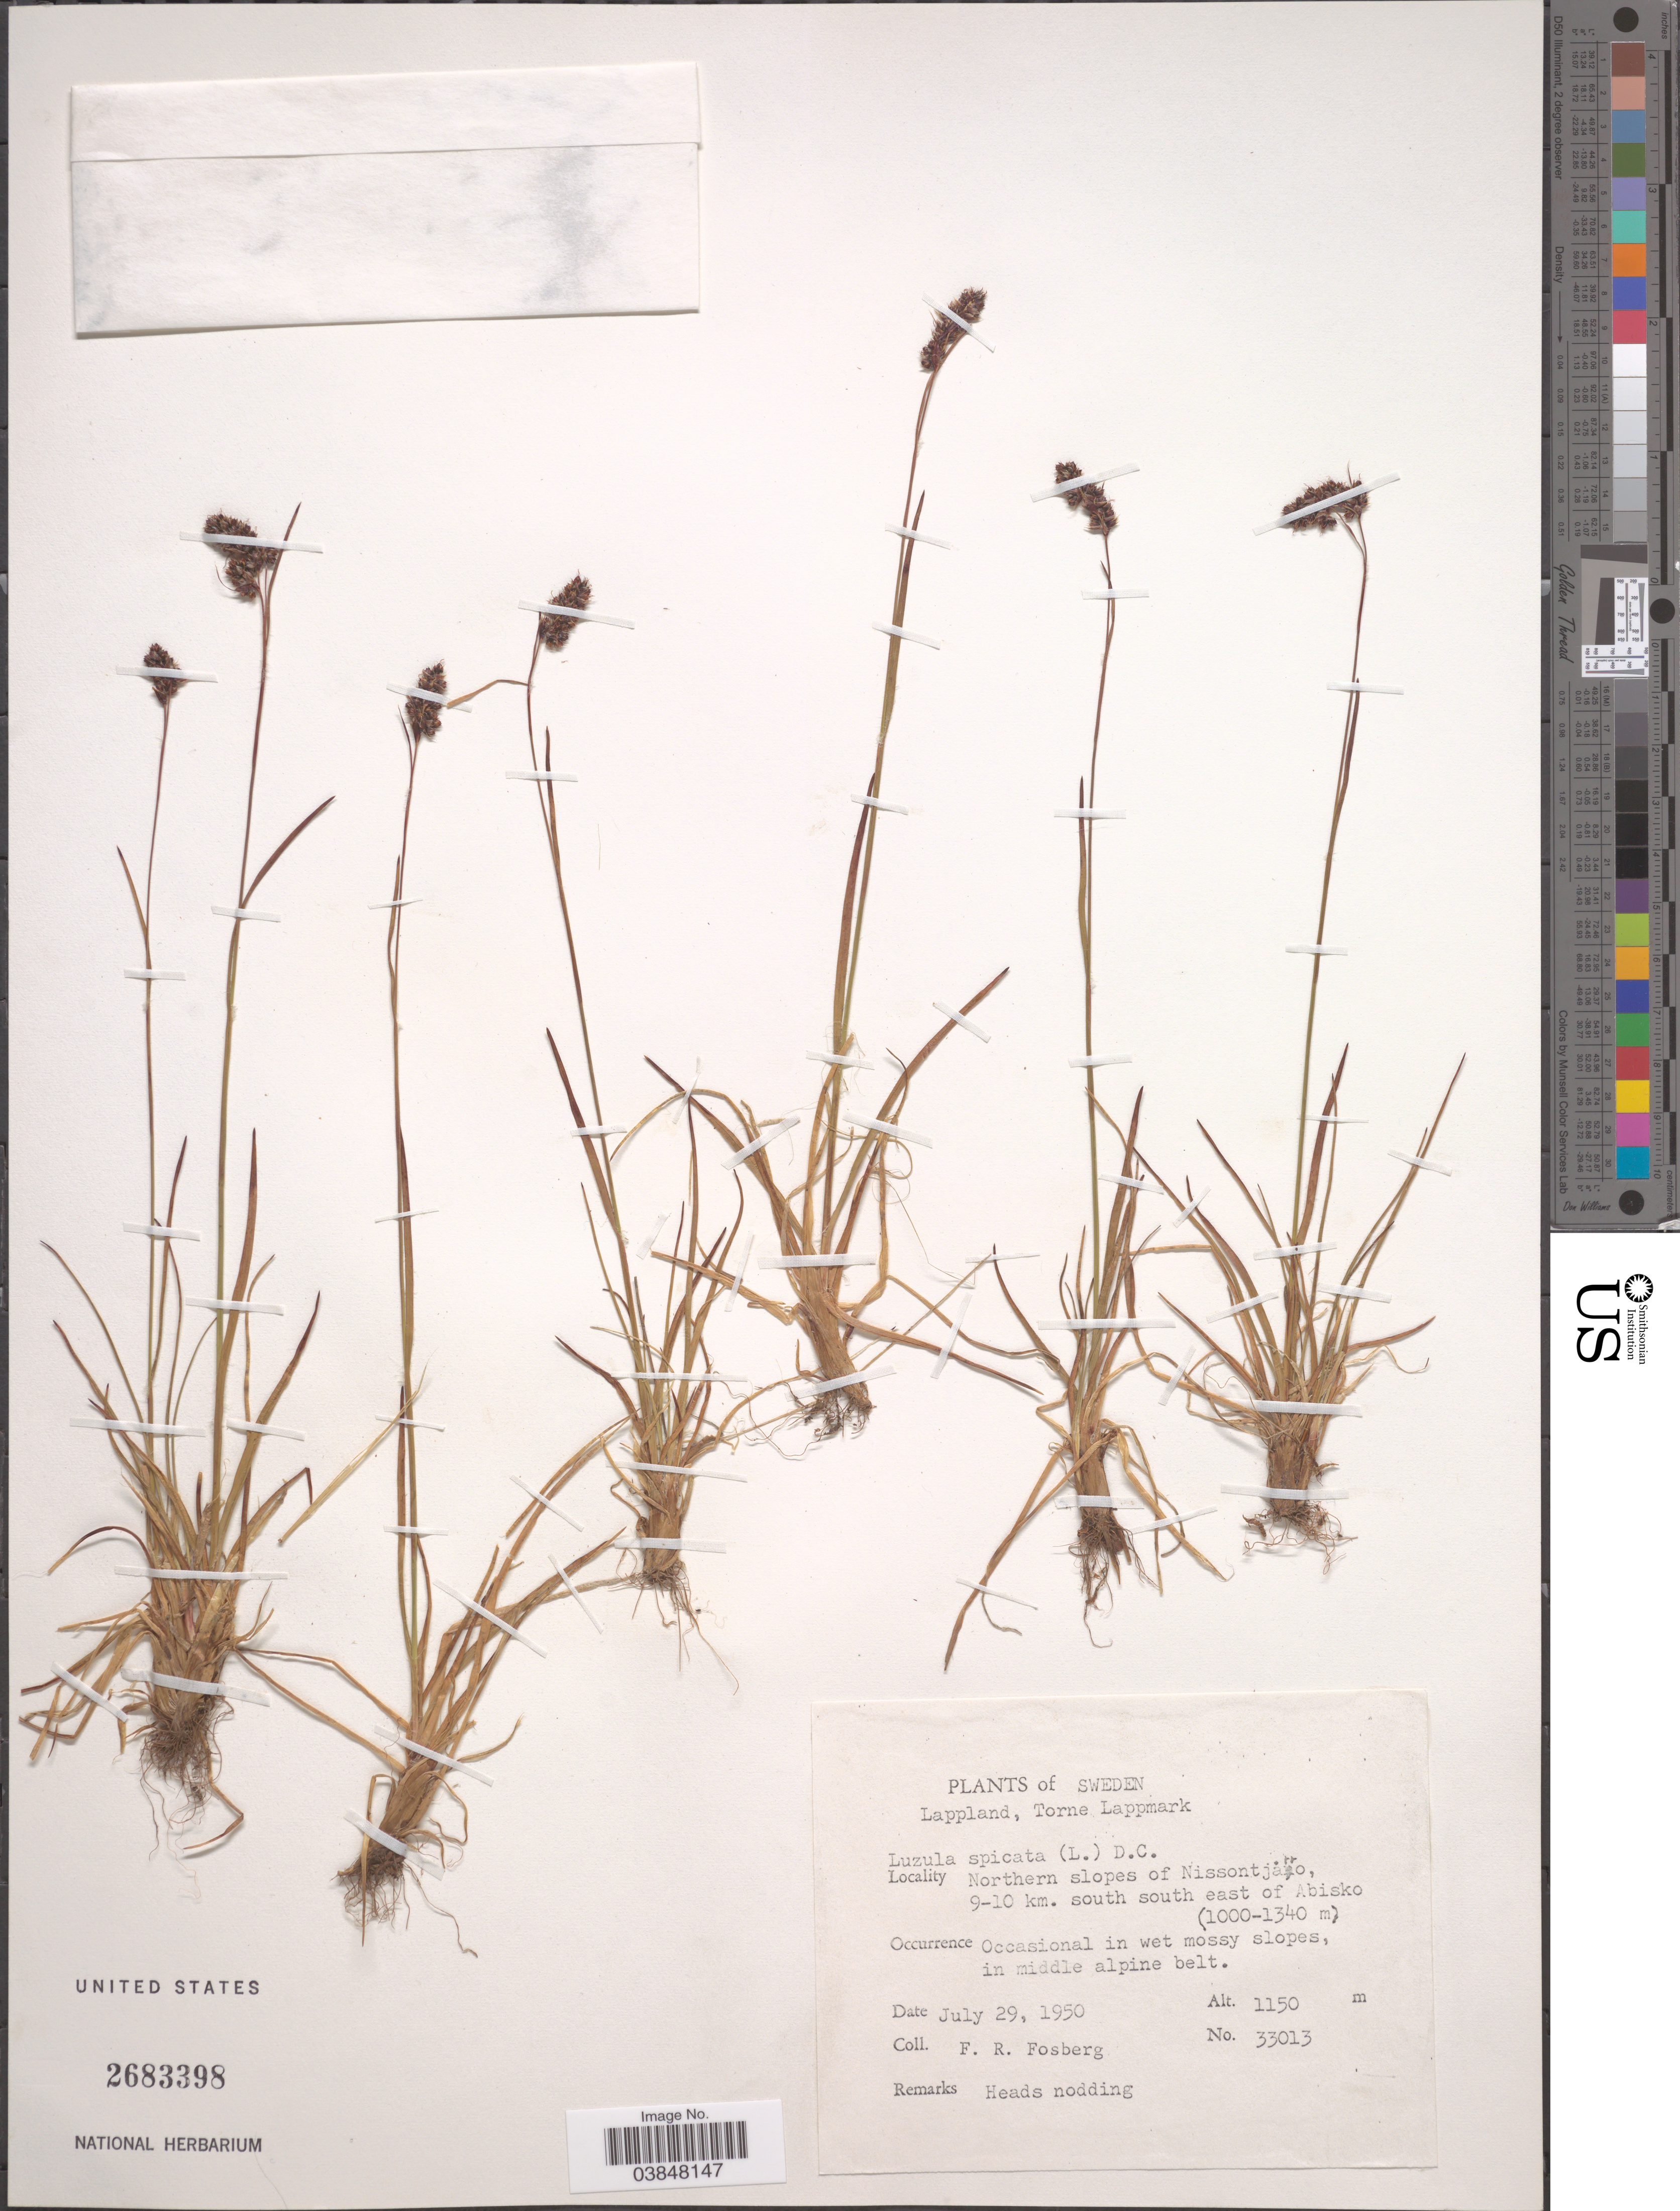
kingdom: Plantae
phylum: Tracheophyta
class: Liliopsida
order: Poales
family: Juncaceae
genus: Luzula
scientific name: Luzula spicata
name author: (L.) DC.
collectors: F. R. Fosberg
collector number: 33013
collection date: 1950-07-29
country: Sweden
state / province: Norrbotten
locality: Lappland, Torne Lappmark. Northern slopes of Nissontjårro, 9-10 km. south south east of Abisko. (1000-1340 m).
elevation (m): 1150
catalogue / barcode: US 2683398